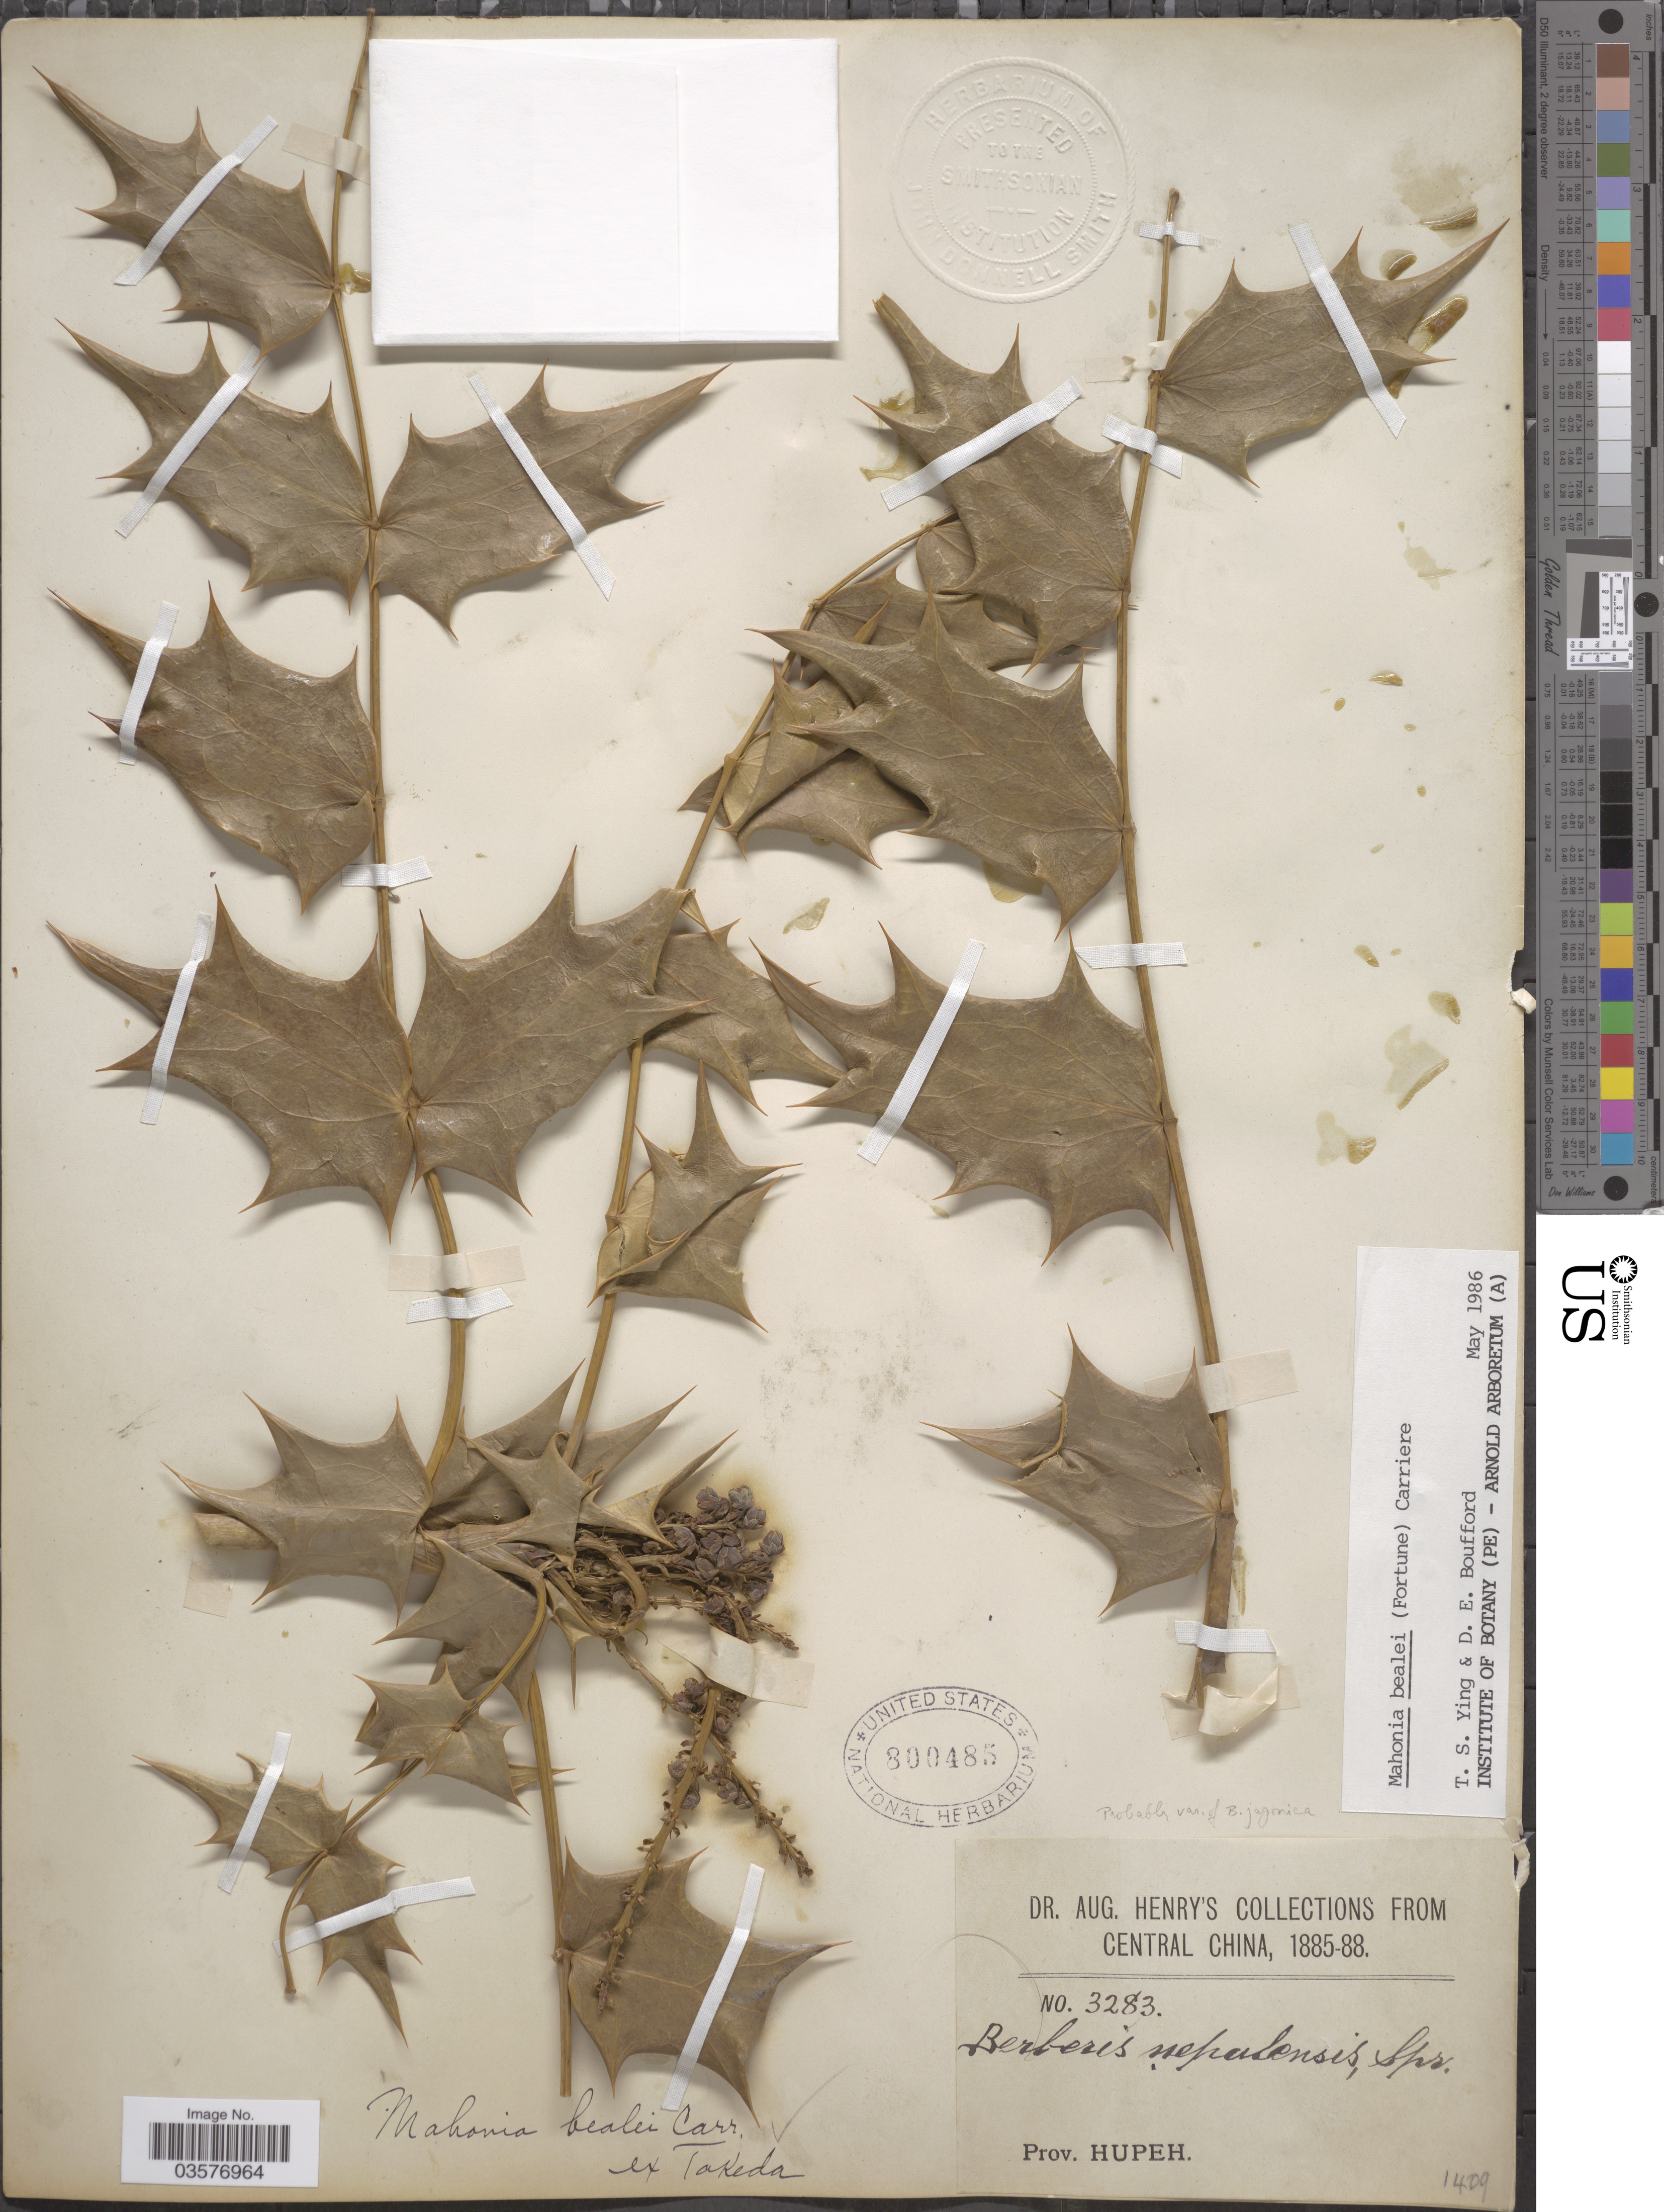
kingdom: Plantae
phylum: Tracheophyta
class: Magnoliopsida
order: Ranunculales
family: Berberidaceae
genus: Mahonia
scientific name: Mahonia bealei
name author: (Fortune) Carrière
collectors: A. Henry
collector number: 3283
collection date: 1885/1888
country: China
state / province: Hubei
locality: Central China. Prov. Hupeh.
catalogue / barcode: US 800485